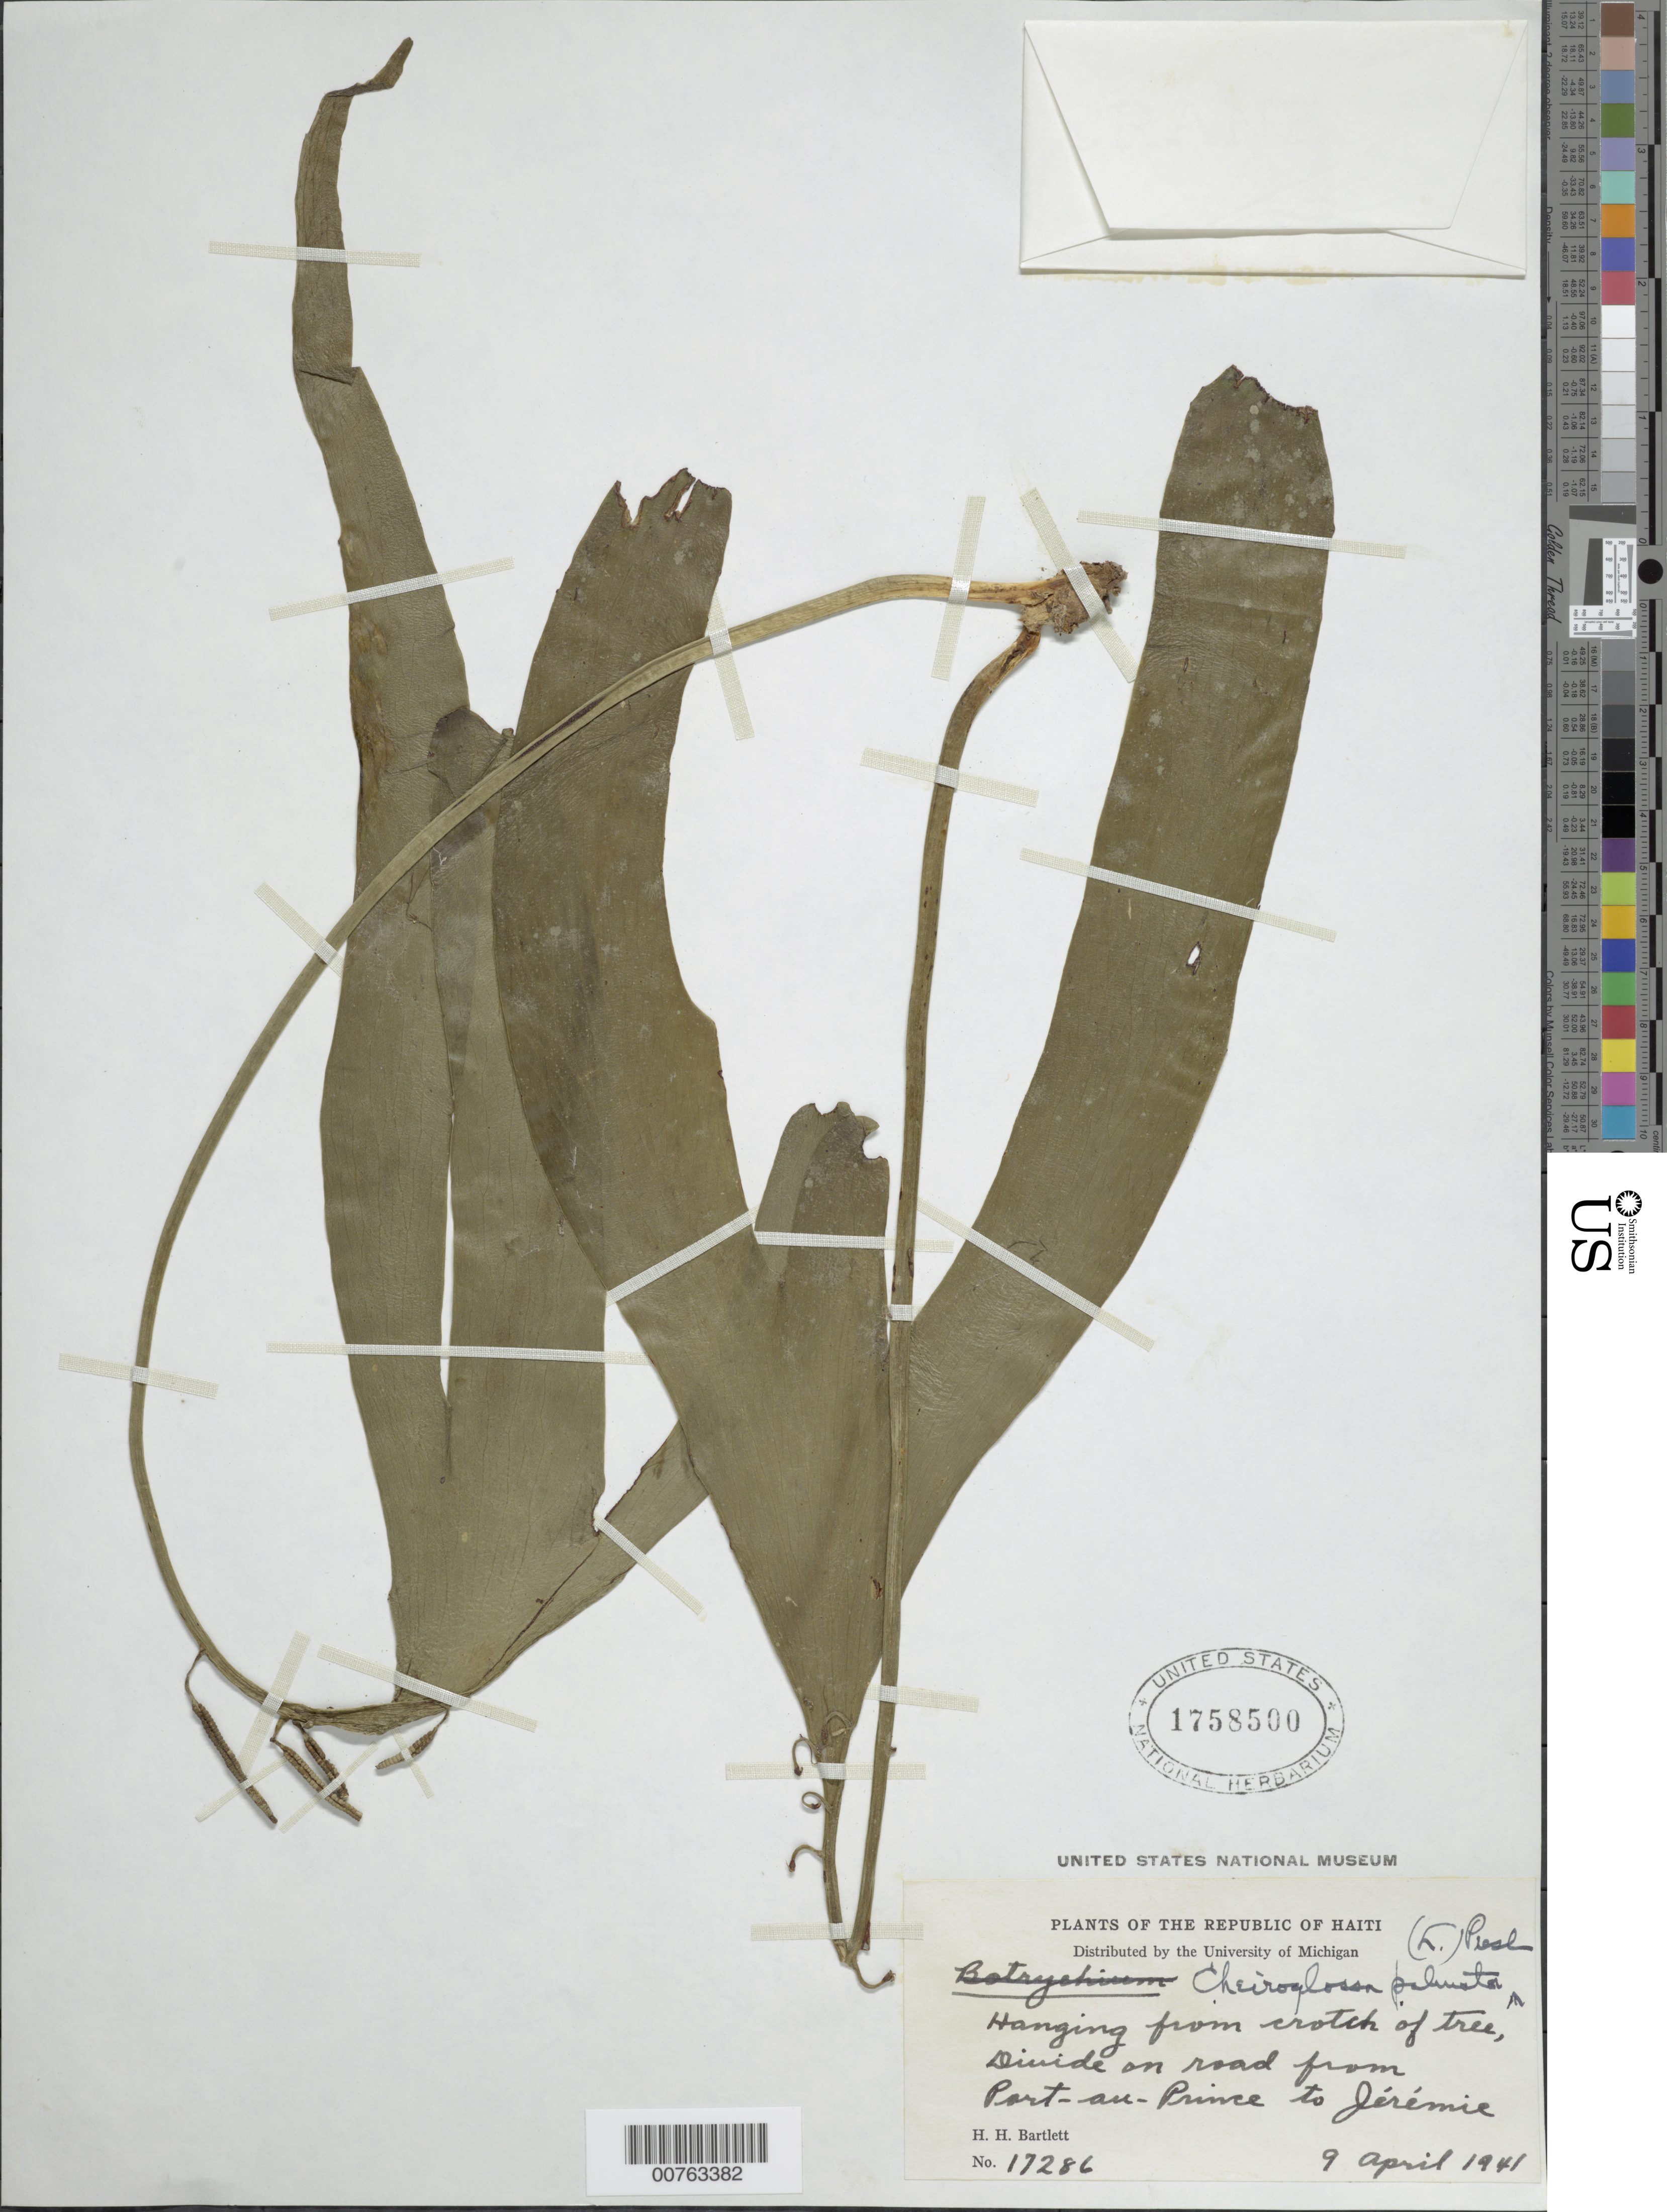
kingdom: Plantae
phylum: Tracheophyta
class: Polypodiopsida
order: Ophioglossales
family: Ophioglossaceae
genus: Cheiroglossa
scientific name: Cheiroglossa palmata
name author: (L.) C. Presl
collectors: H. H. Bartlett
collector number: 17286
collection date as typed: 09 Apr 1941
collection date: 1941-04-09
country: Haiti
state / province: Óuest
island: Hispaniola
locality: Divide on road from port-au-Prince to Jérémie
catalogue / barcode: US 1758500